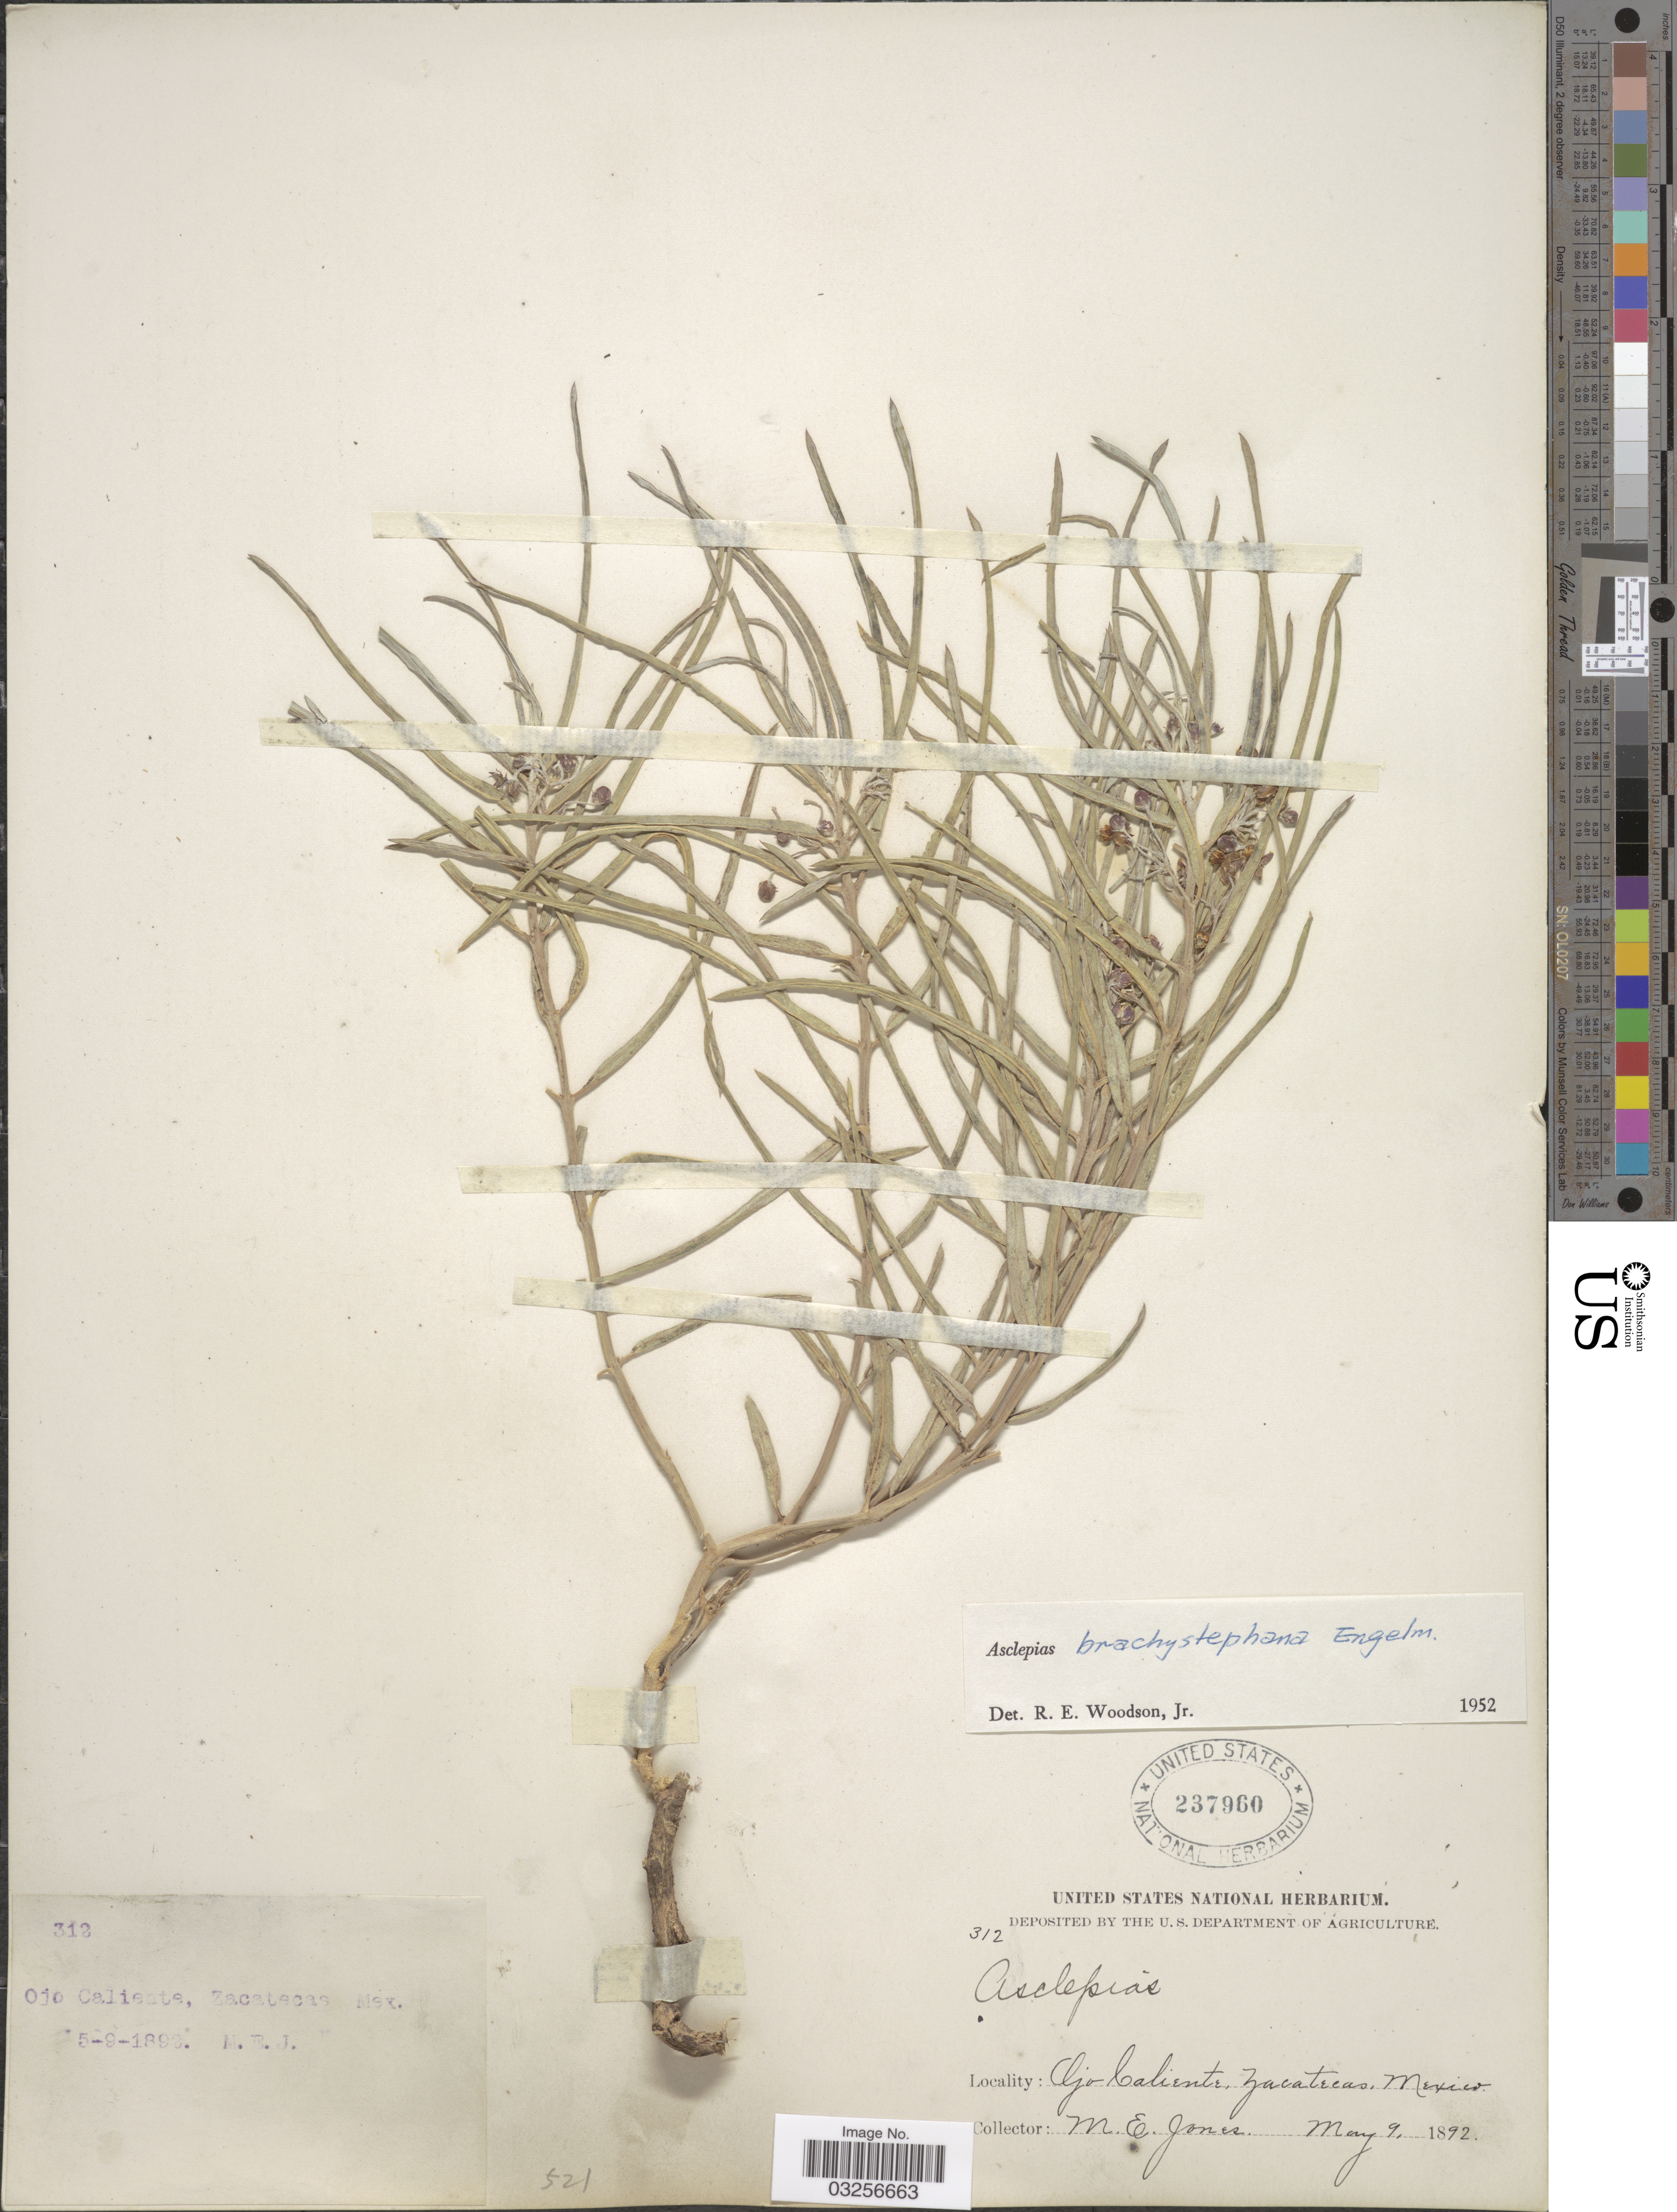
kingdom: Plantae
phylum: Tracheophyta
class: Magnoliopsida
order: Gentianales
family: Apocynaceae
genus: Asclepias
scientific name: Asclepias brachystephana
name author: Engelm. ex Torr.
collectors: M. E. Jones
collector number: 312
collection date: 1892-05-09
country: Mexico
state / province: Zacatecas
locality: Ojo Caliente.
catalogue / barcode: US 237960